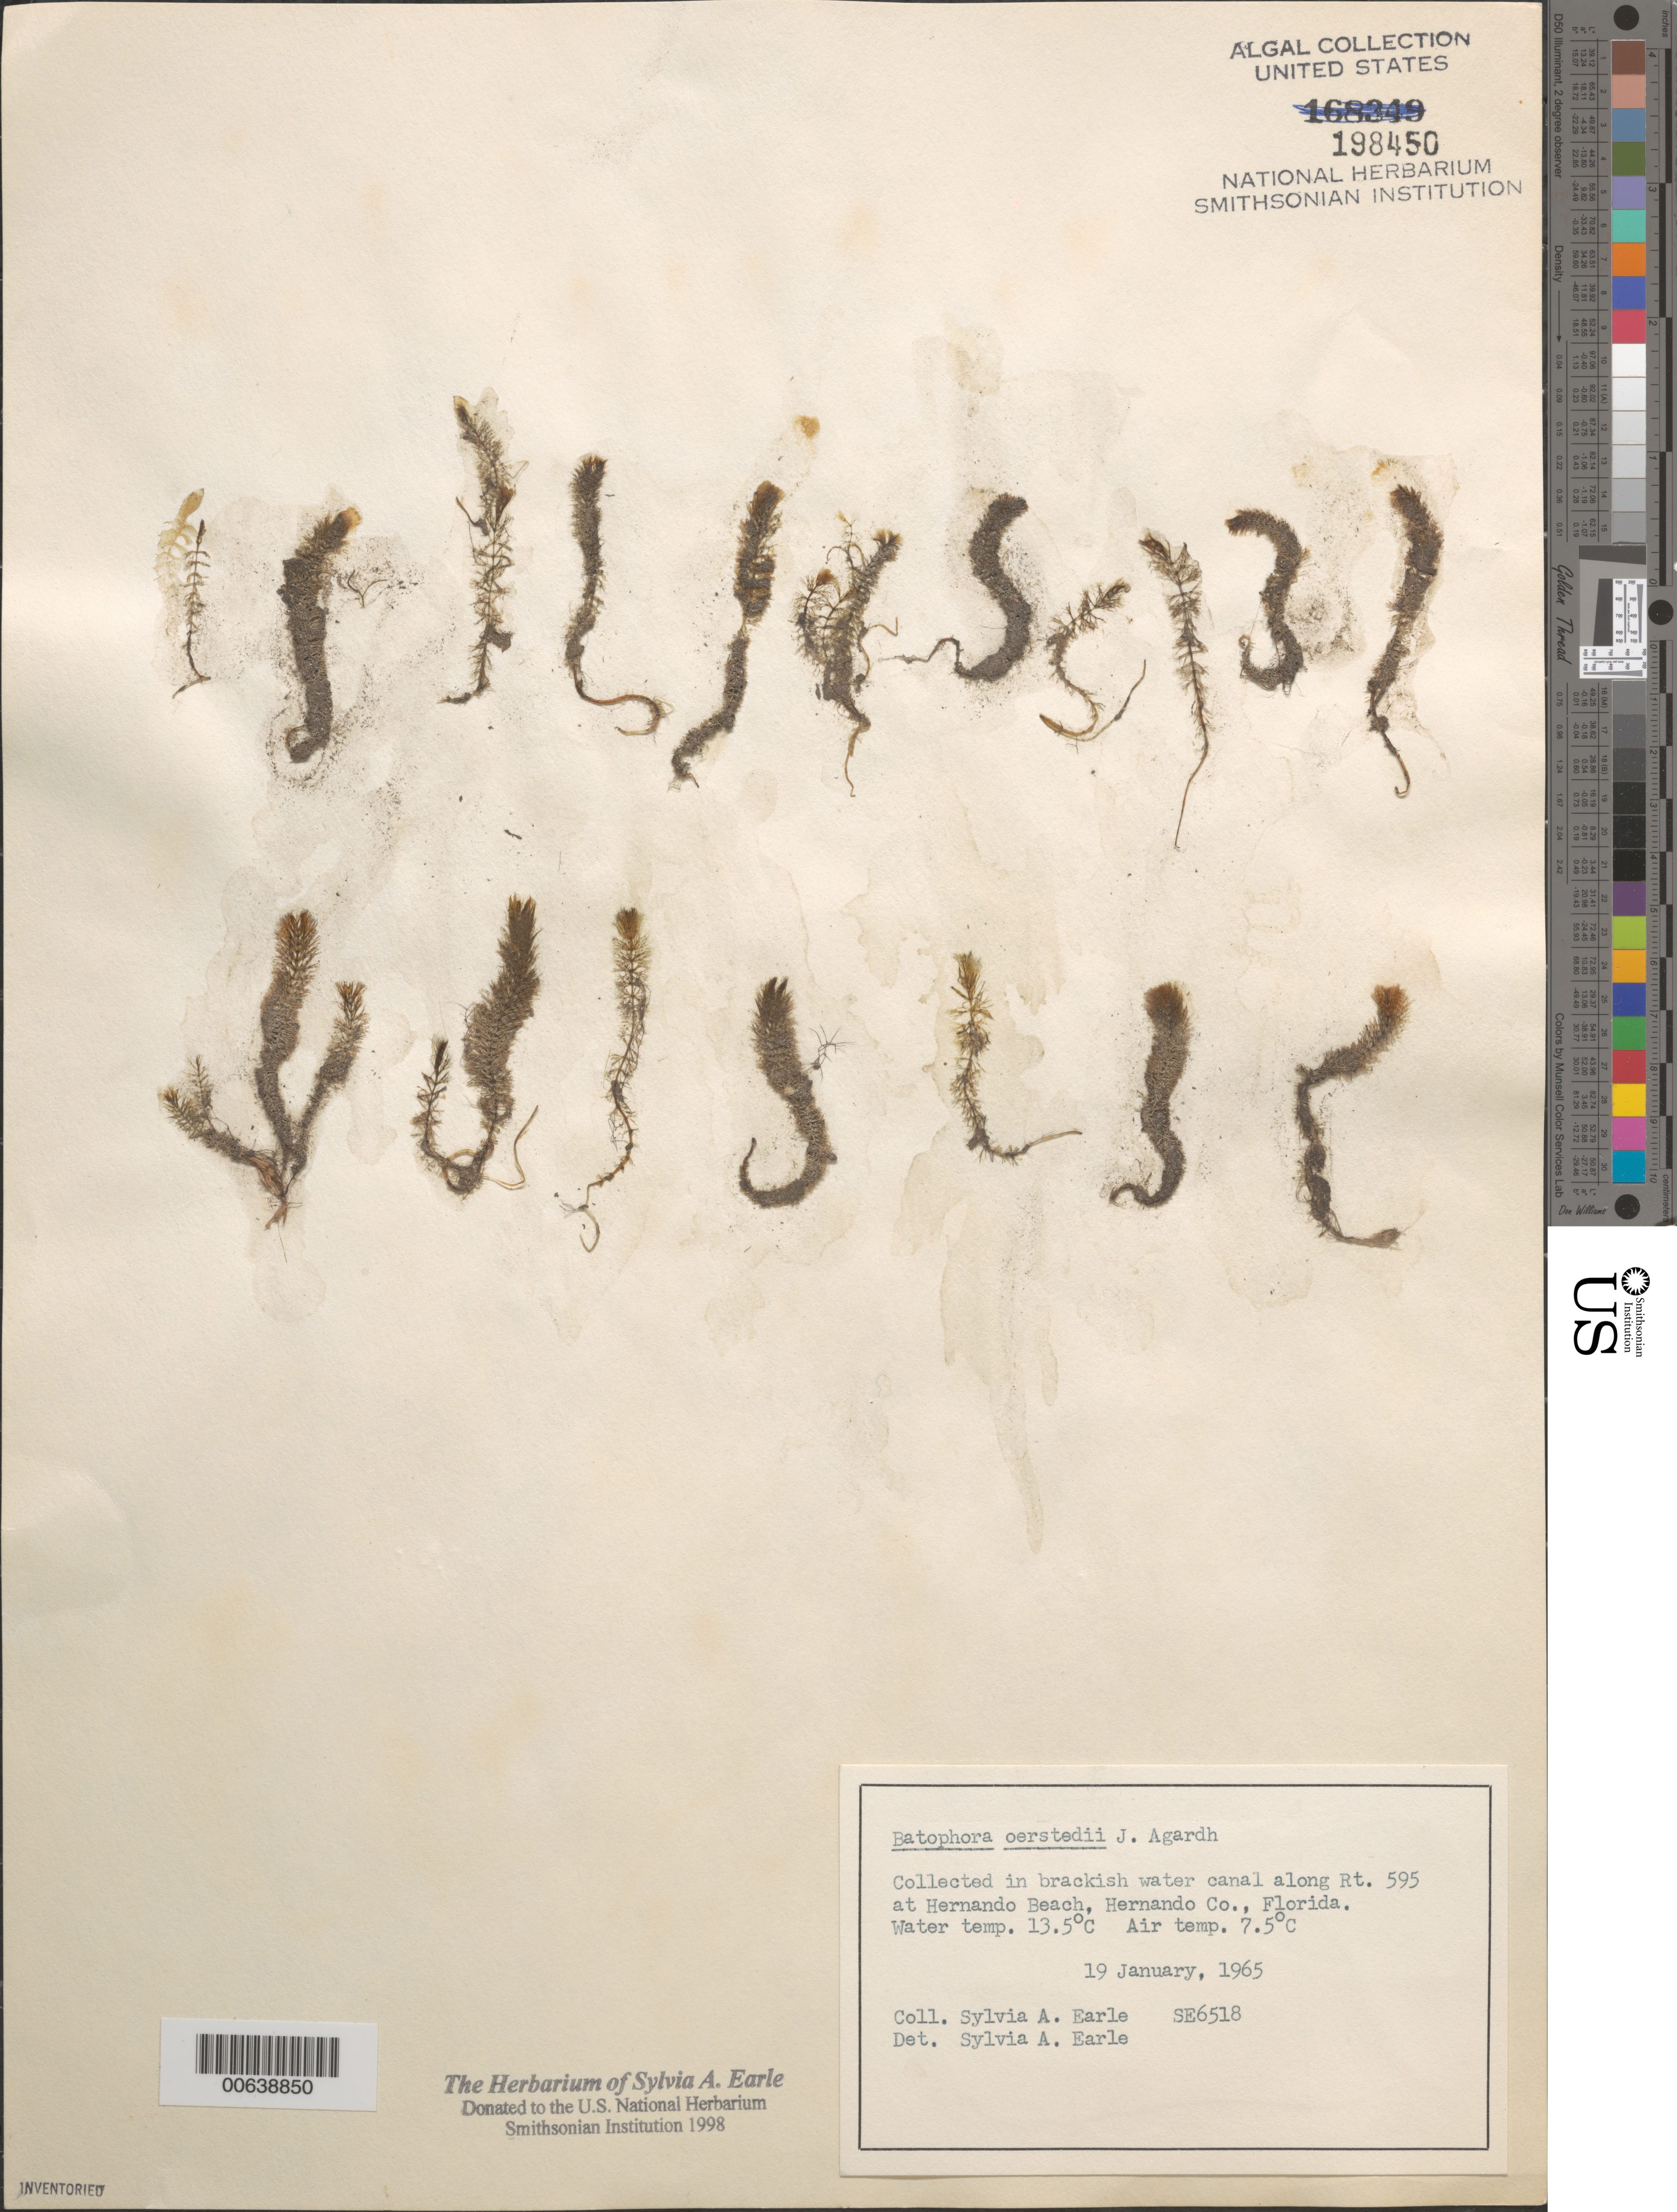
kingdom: Plantae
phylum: Chlorophyta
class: Ulvophyceae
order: Dasycladales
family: Dasycladaceae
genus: Batophora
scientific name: Batophora oerstedii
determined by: Earle, S. A.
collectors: S. A. Earle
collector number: Se 6518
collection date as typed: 19 Jan 1965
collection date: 1965-01-19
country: United States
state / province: Florida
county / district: Hernando County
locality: Hernando Beach, State Route 595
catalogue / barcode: US 198450